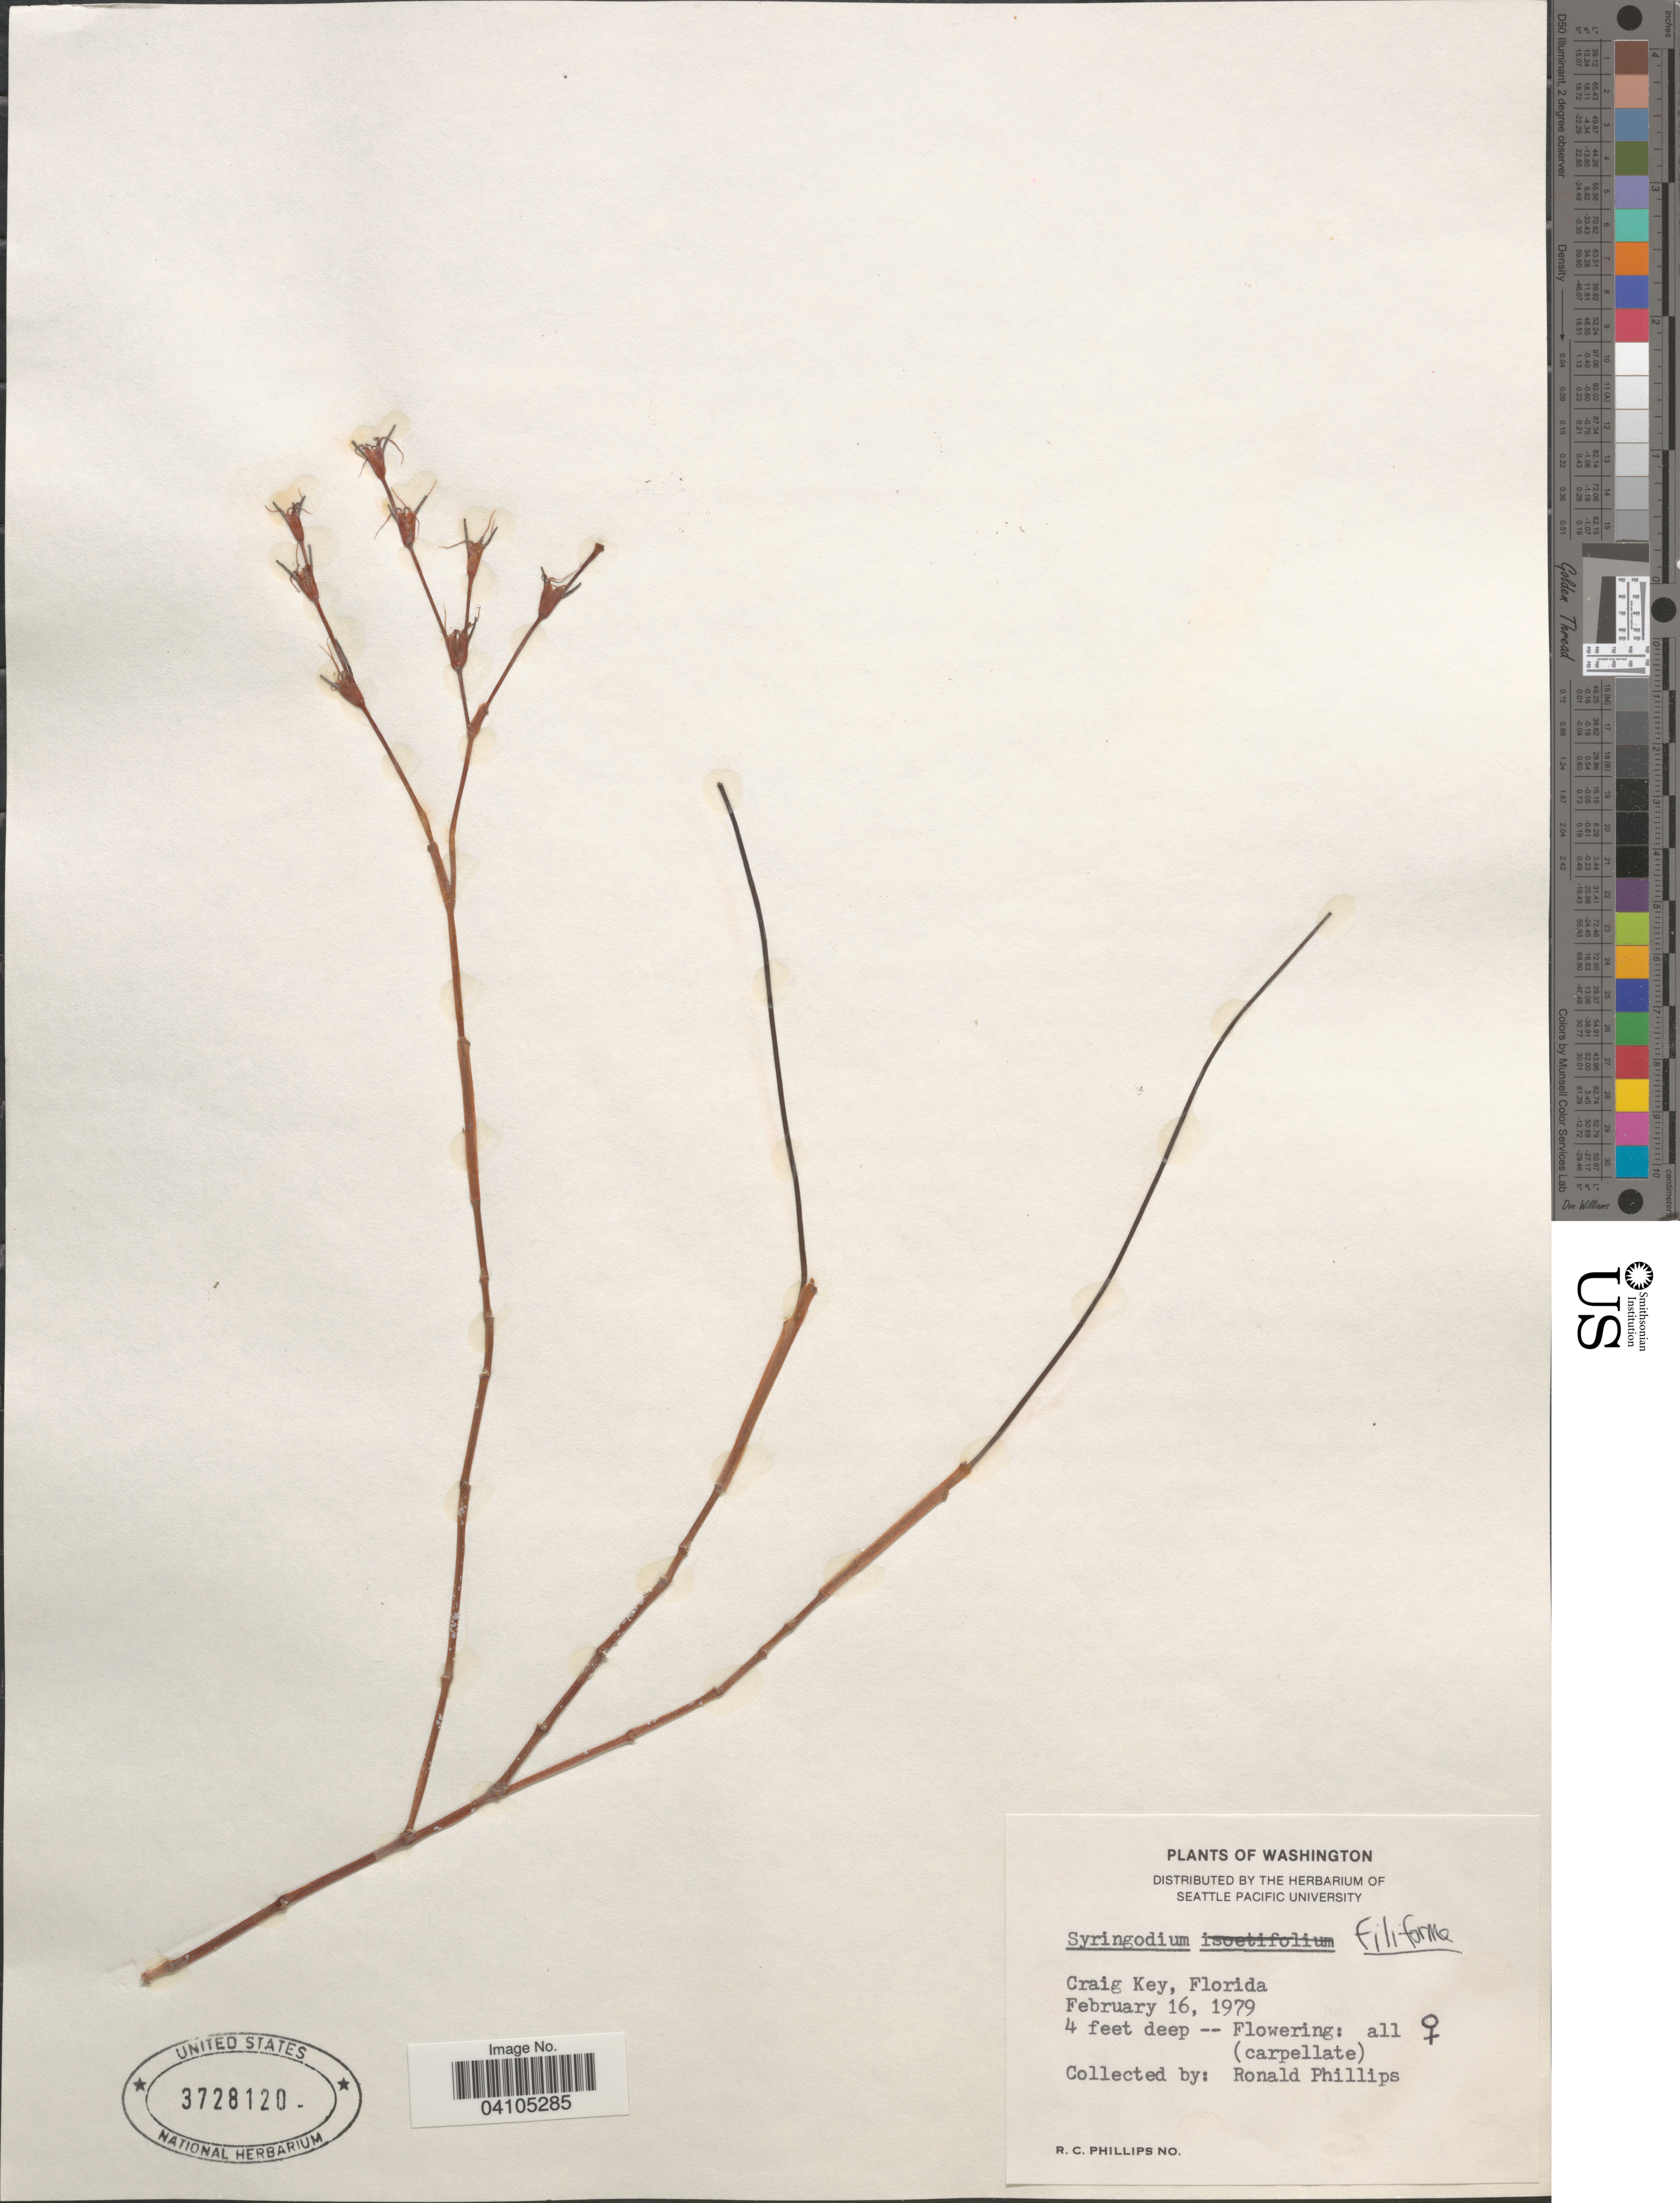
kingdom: Plantae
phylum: Tracheophyta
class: Liliopsida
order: Alismatales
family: Cymodoceaceae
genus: Syringodium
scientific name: Syringodium filiforme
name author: Kütz.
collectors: R. C. Phillips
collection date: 1979-02-16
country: United States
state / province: Florida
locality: Craig Key.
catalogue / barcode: US 3728120